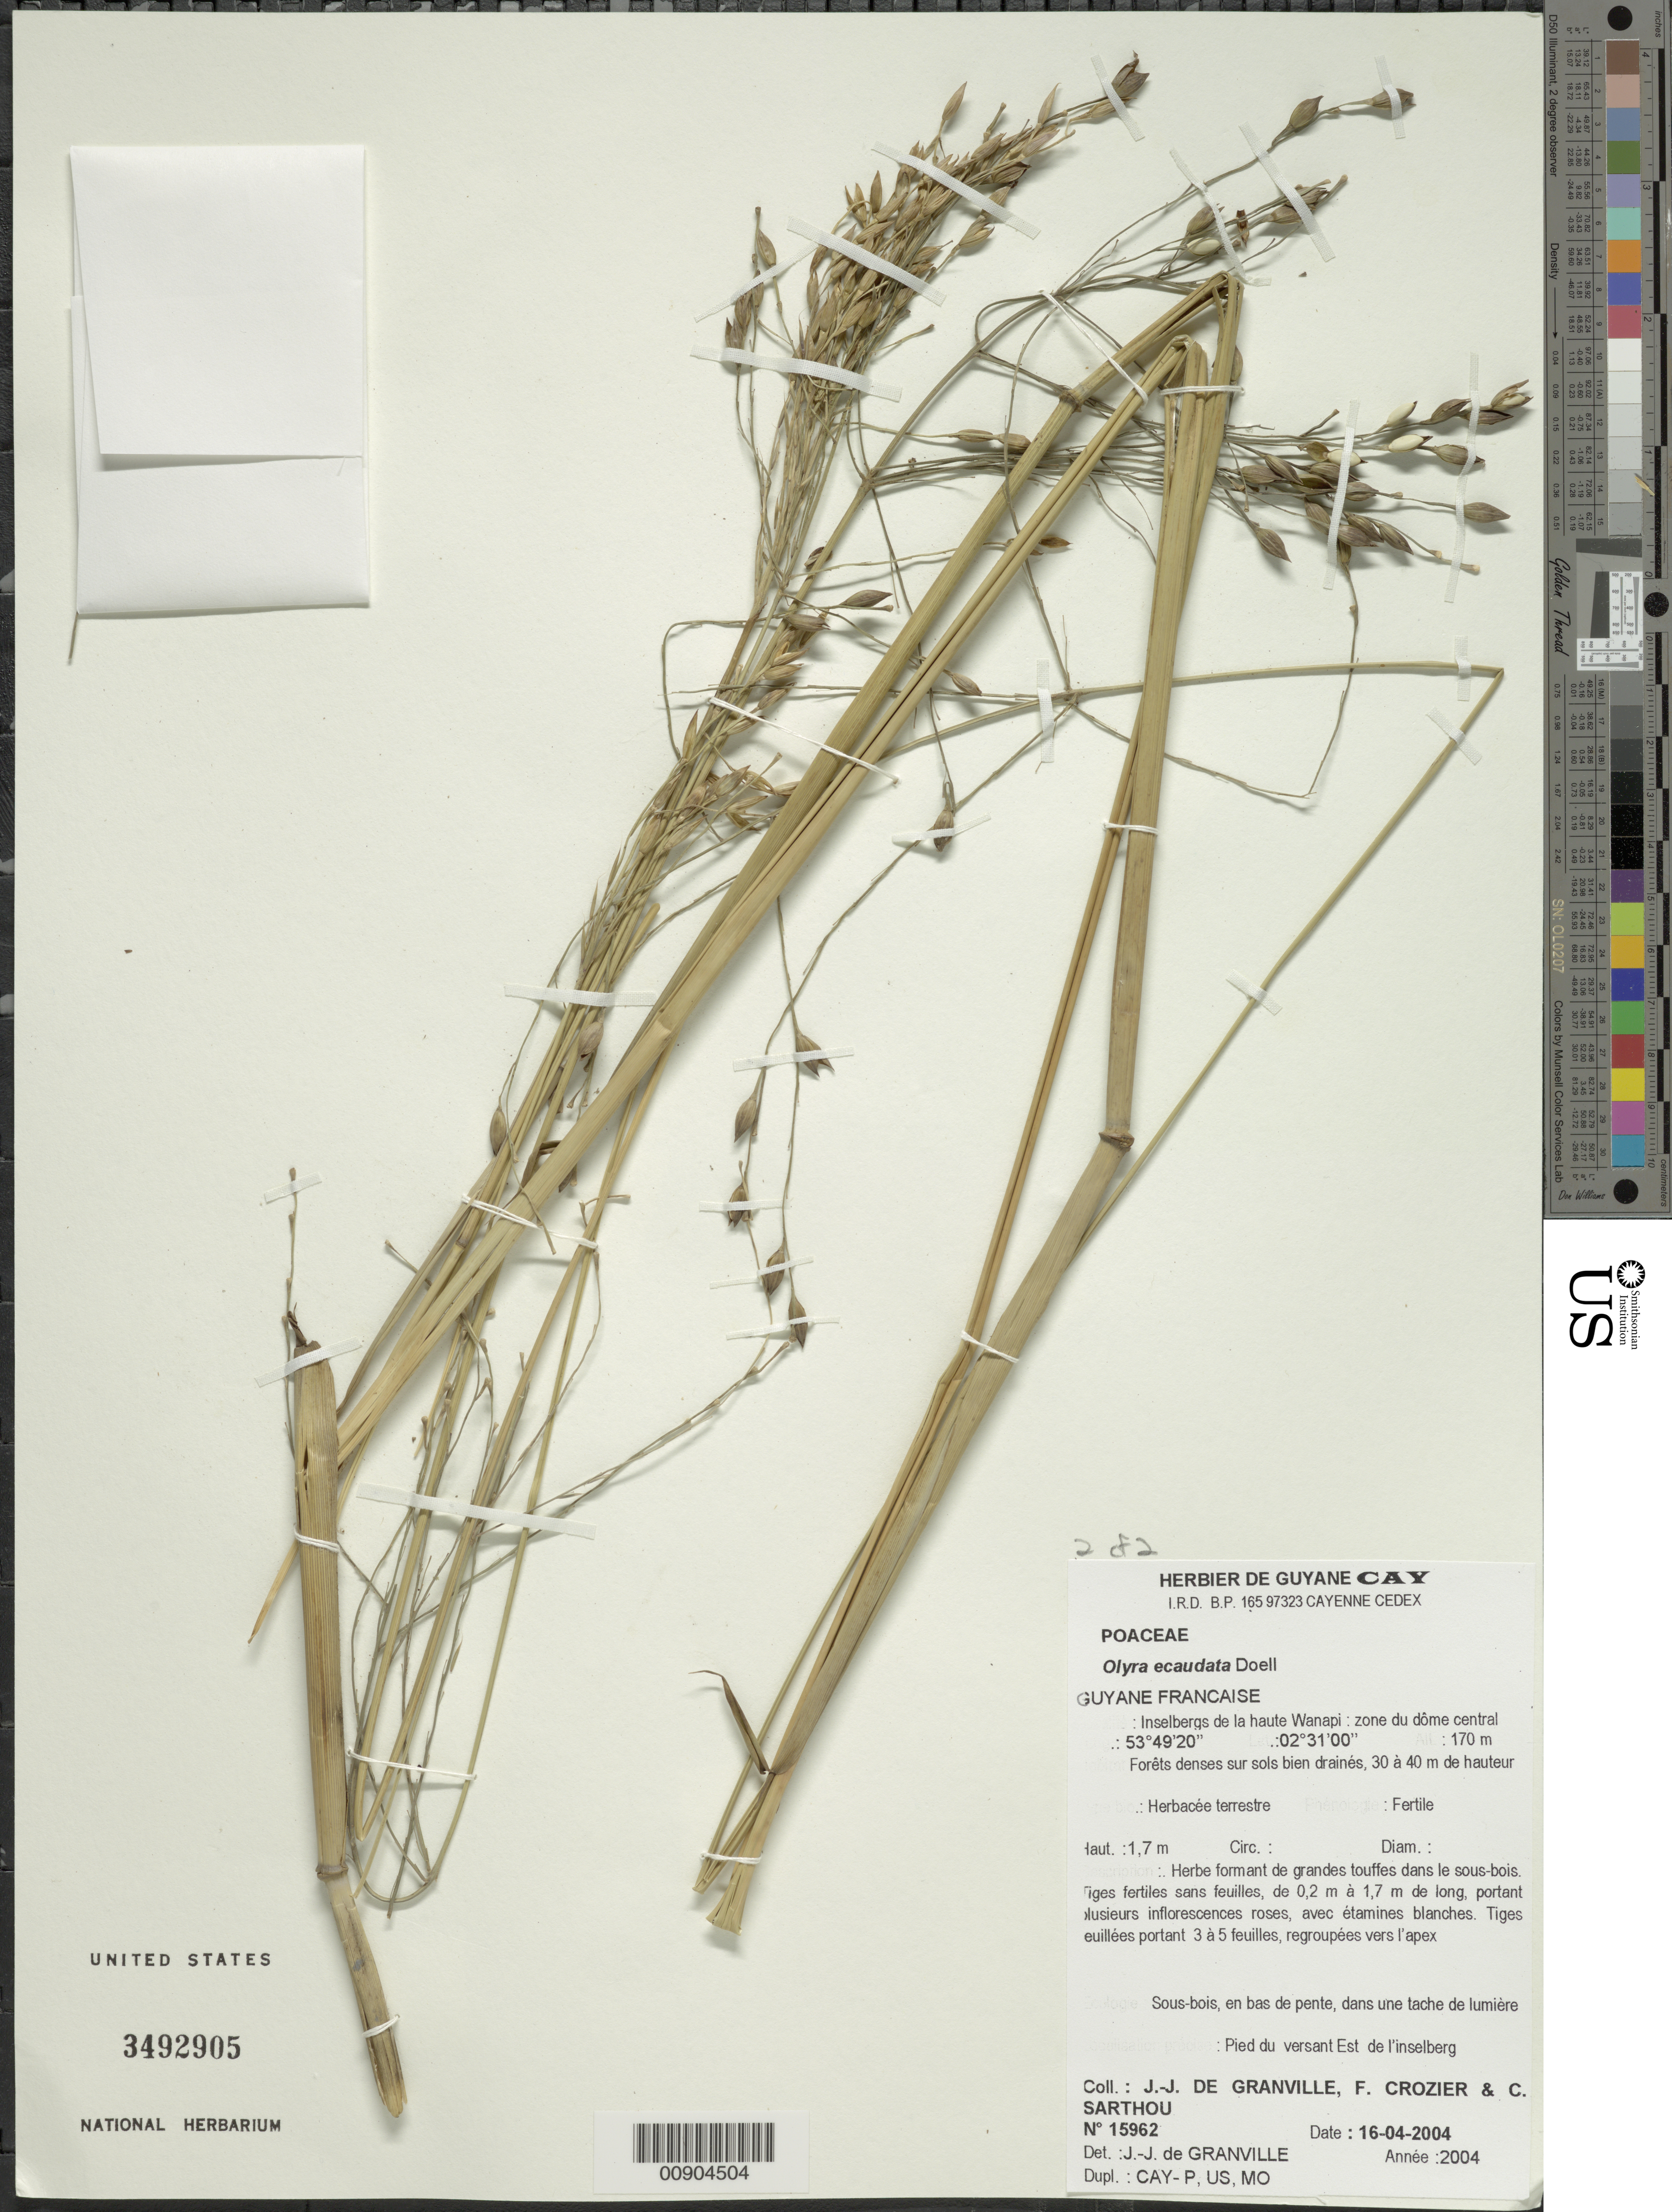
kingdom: Plantae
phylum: Tracheophyta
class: Liliopsida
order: Poales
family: Poaceae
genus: Olyra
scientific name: Olyra ecaudata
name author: Döll in Mart.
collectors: J.-J. de Granville, F. Crozier & C. Sarthou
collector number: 15962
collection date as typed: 16-Apr-04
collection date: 2004-04-16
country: French Guiana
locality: Inselbergs de la haute Wanapi, versant est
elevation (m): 170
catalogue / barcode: US 3492905